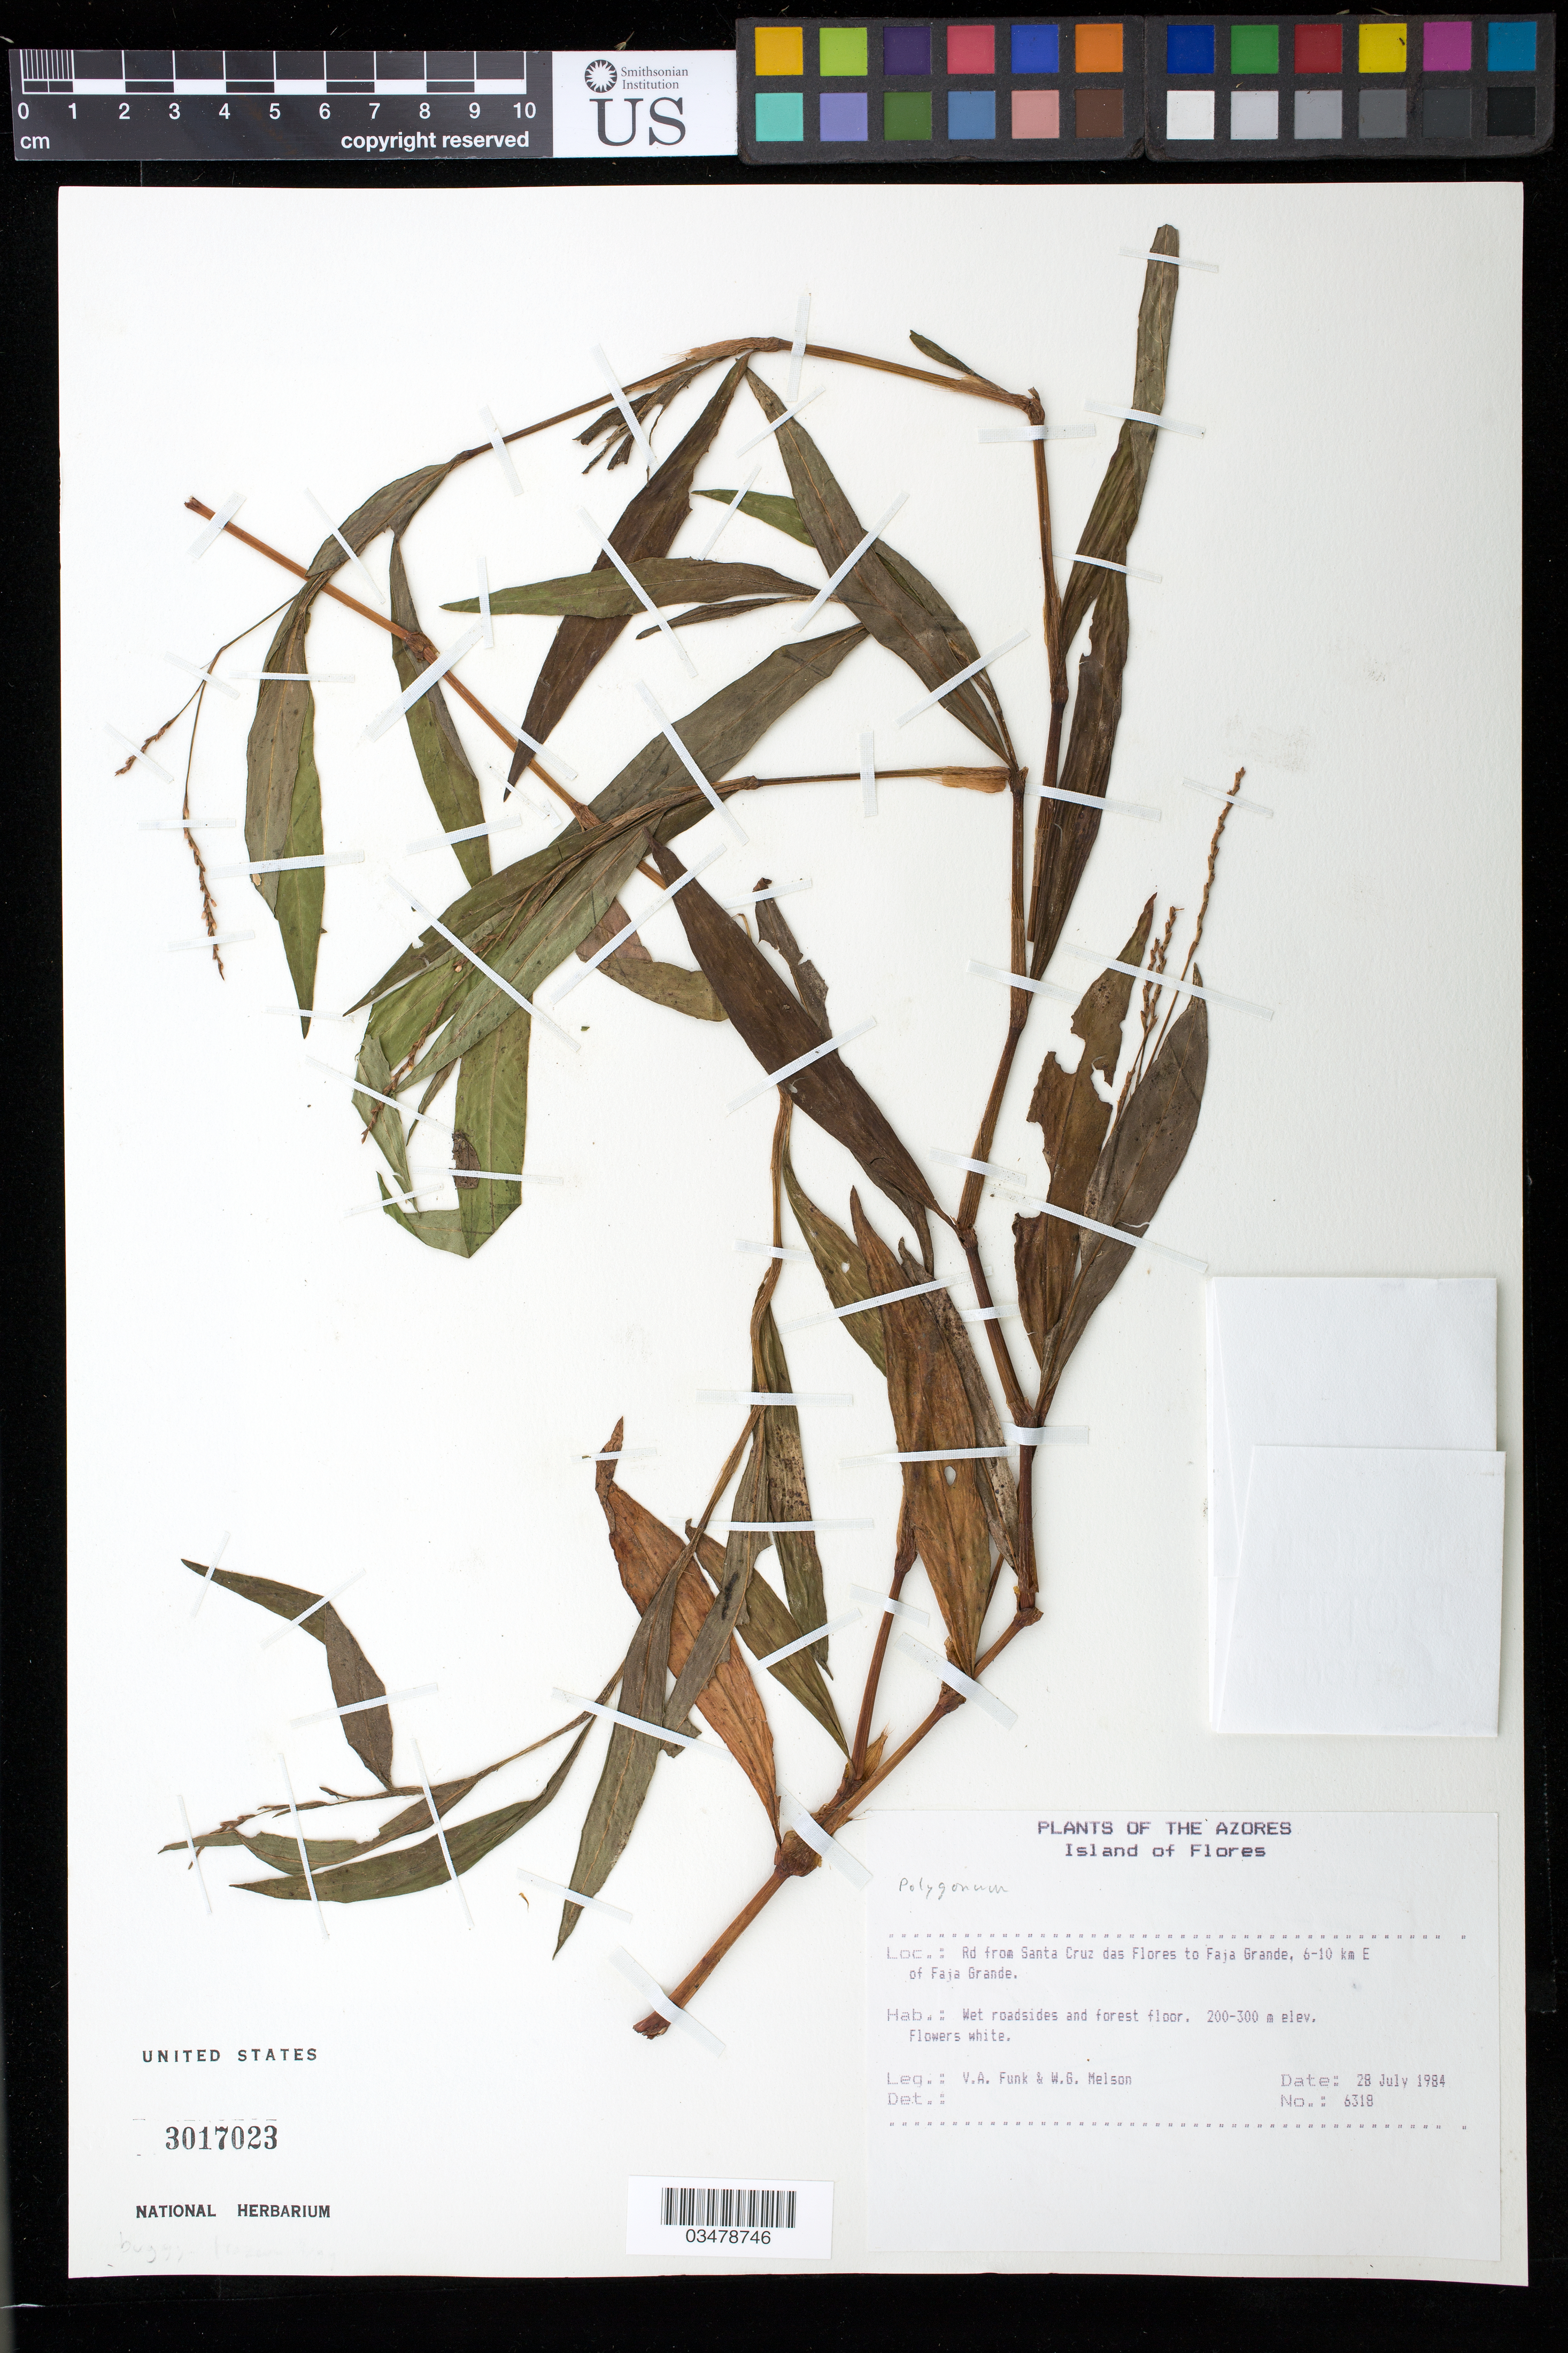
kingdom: Plantae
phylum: Tracheophyta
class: Magnoliopsida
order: Caryophyllales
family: Polygonaceae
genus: Persicaria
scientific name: Persicaria hydropiperoides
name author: (Michx.) Small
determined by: Strong, Mark T., (BOT), Smithsonian Institution - National Museum of Natural History (UNITED STATES)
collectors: V. Funk & W. Melson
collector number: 6318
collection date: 1984-07-28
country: Portugal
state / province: Azores (Aut. Reg.)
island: Flores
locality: Island of Flores. Rd from Santa Cruz das Flores to Faja Grande, 6-10 km E of Faja Grande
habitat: Wet roadsides and forest floor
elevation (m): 200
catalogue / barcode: US 3017023